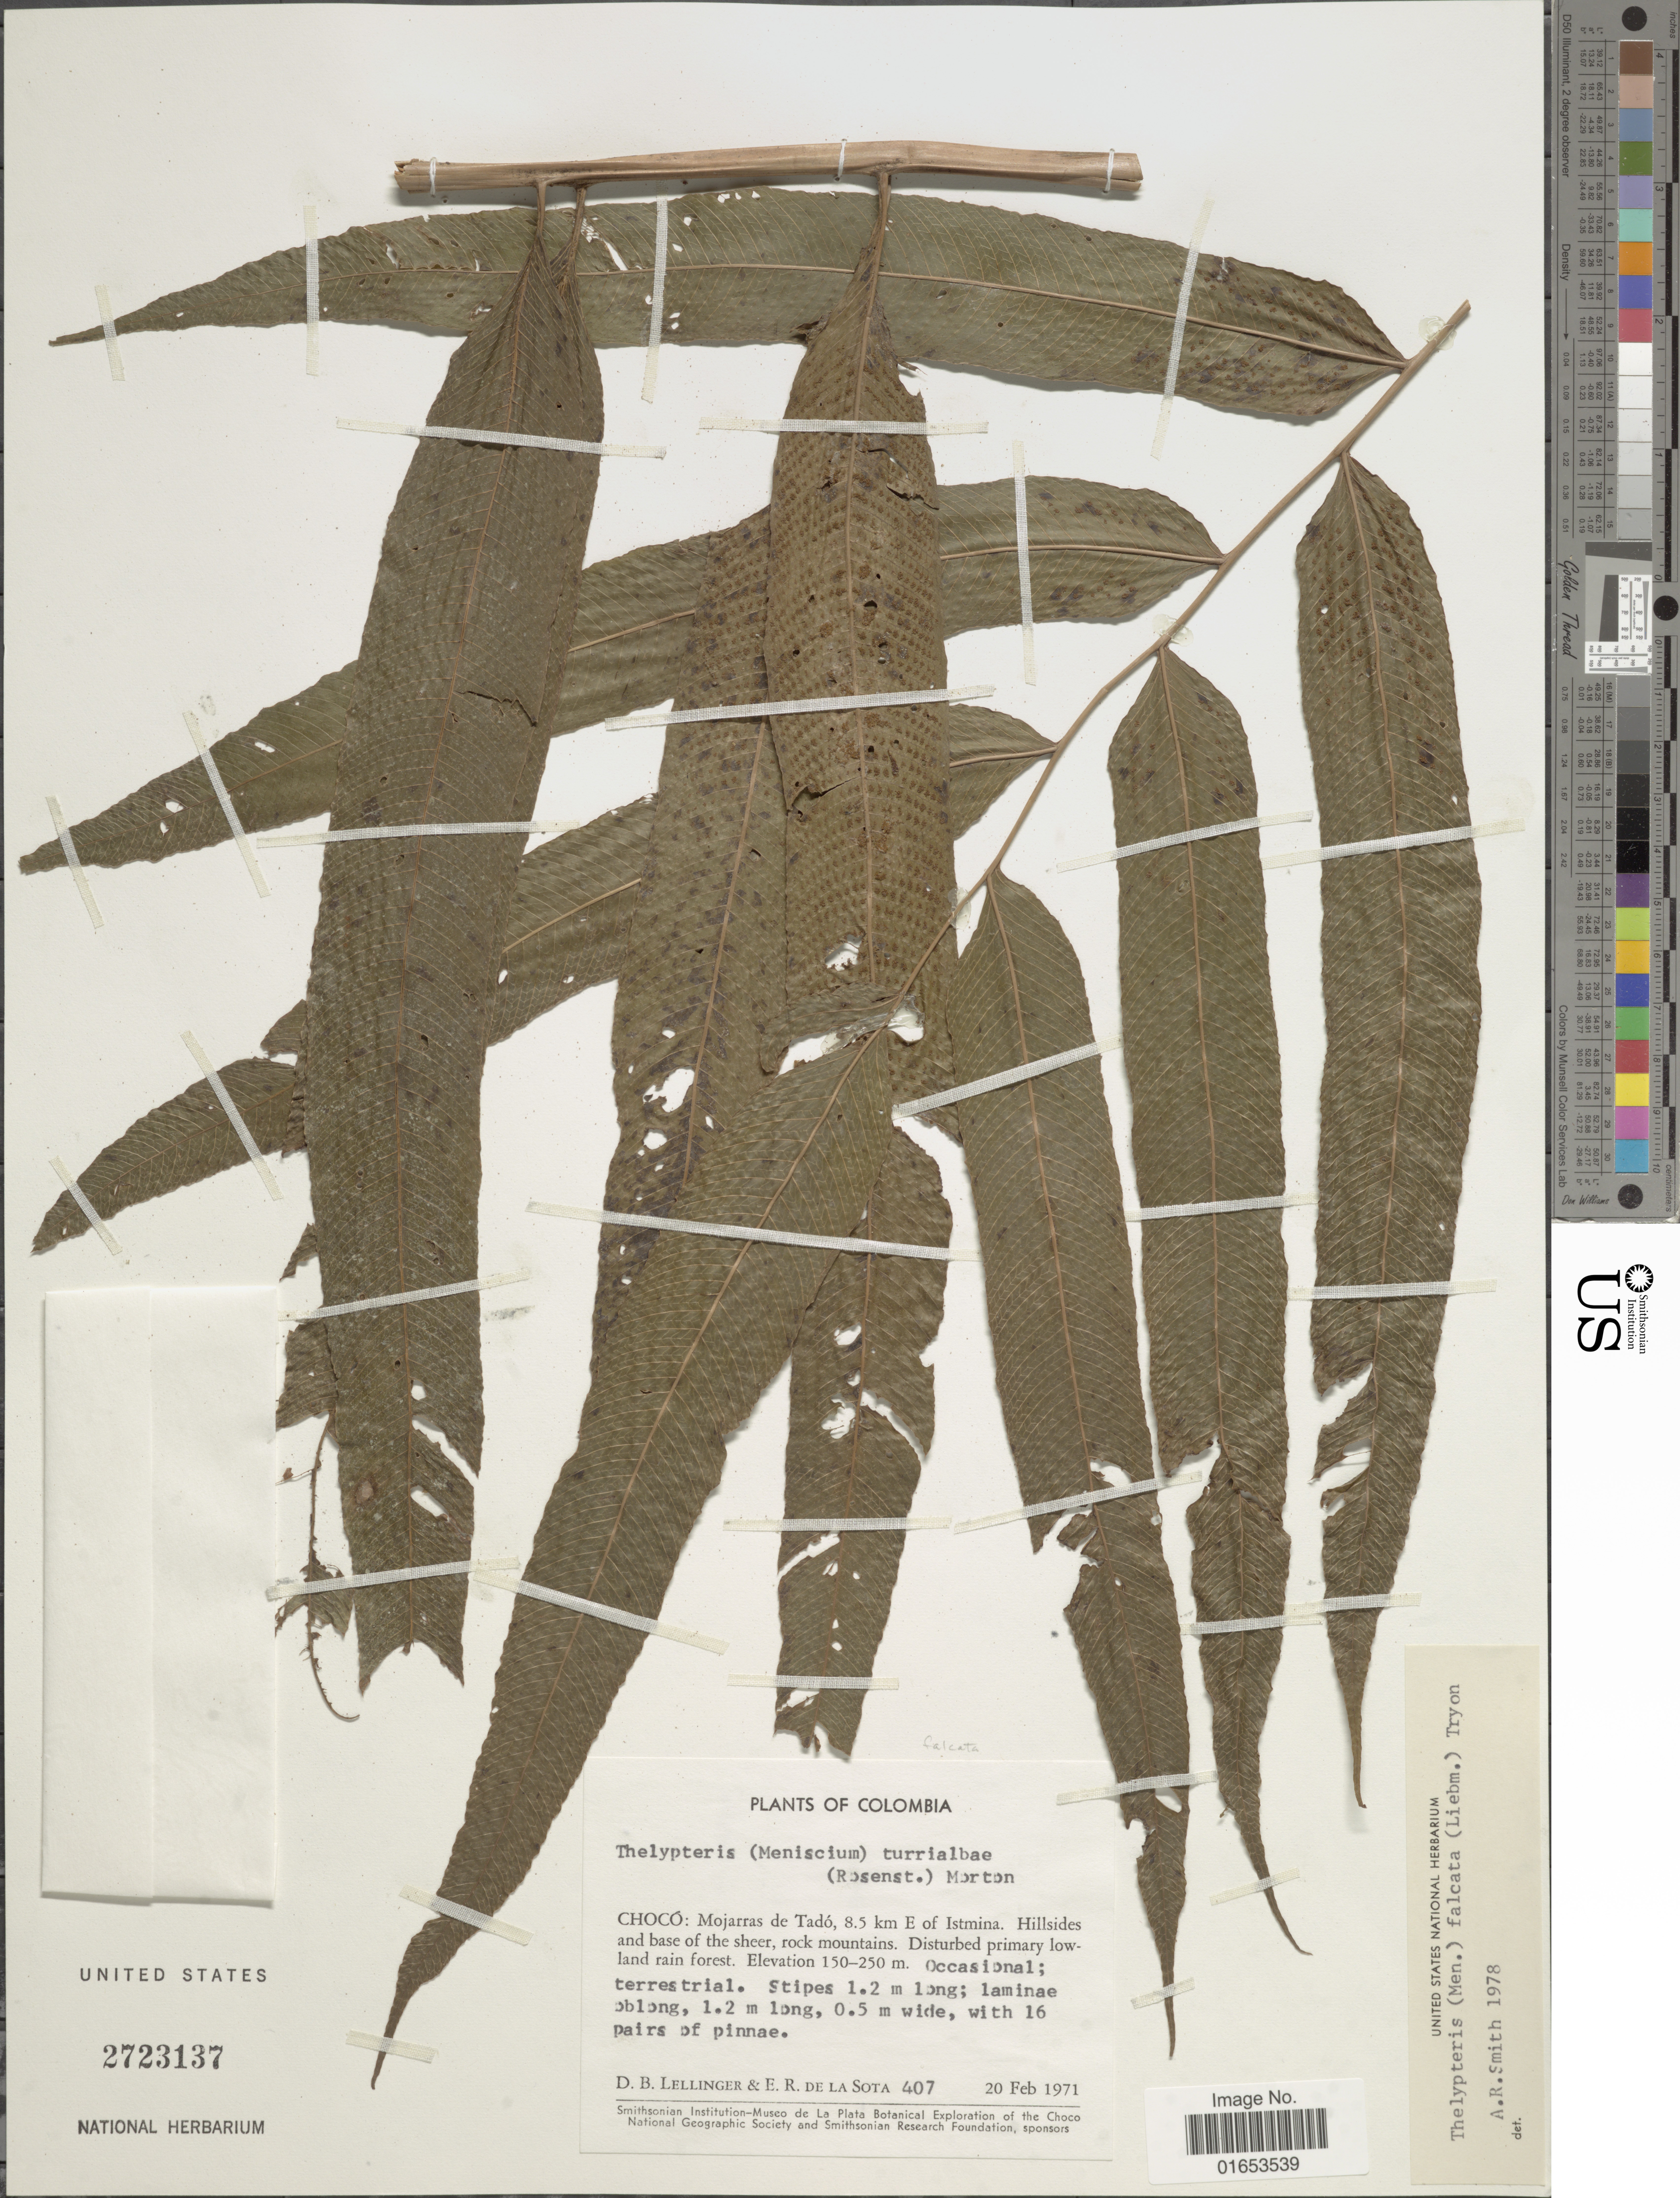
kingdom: Plantae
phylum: Tracheophyta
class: Polypodiopsida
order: Polypodiales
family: Thelypteridaceae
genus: Meniscium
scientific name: Meniscium falcatum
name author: Liebm.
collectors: D. B. Lellinger & E. R. de la Sota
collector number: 407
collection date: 1971-02-20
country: Colombia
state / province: Chocó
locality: Mojarres de Tadó, 8.5 km E of Istmina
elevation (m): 150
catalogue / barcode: US 2723137